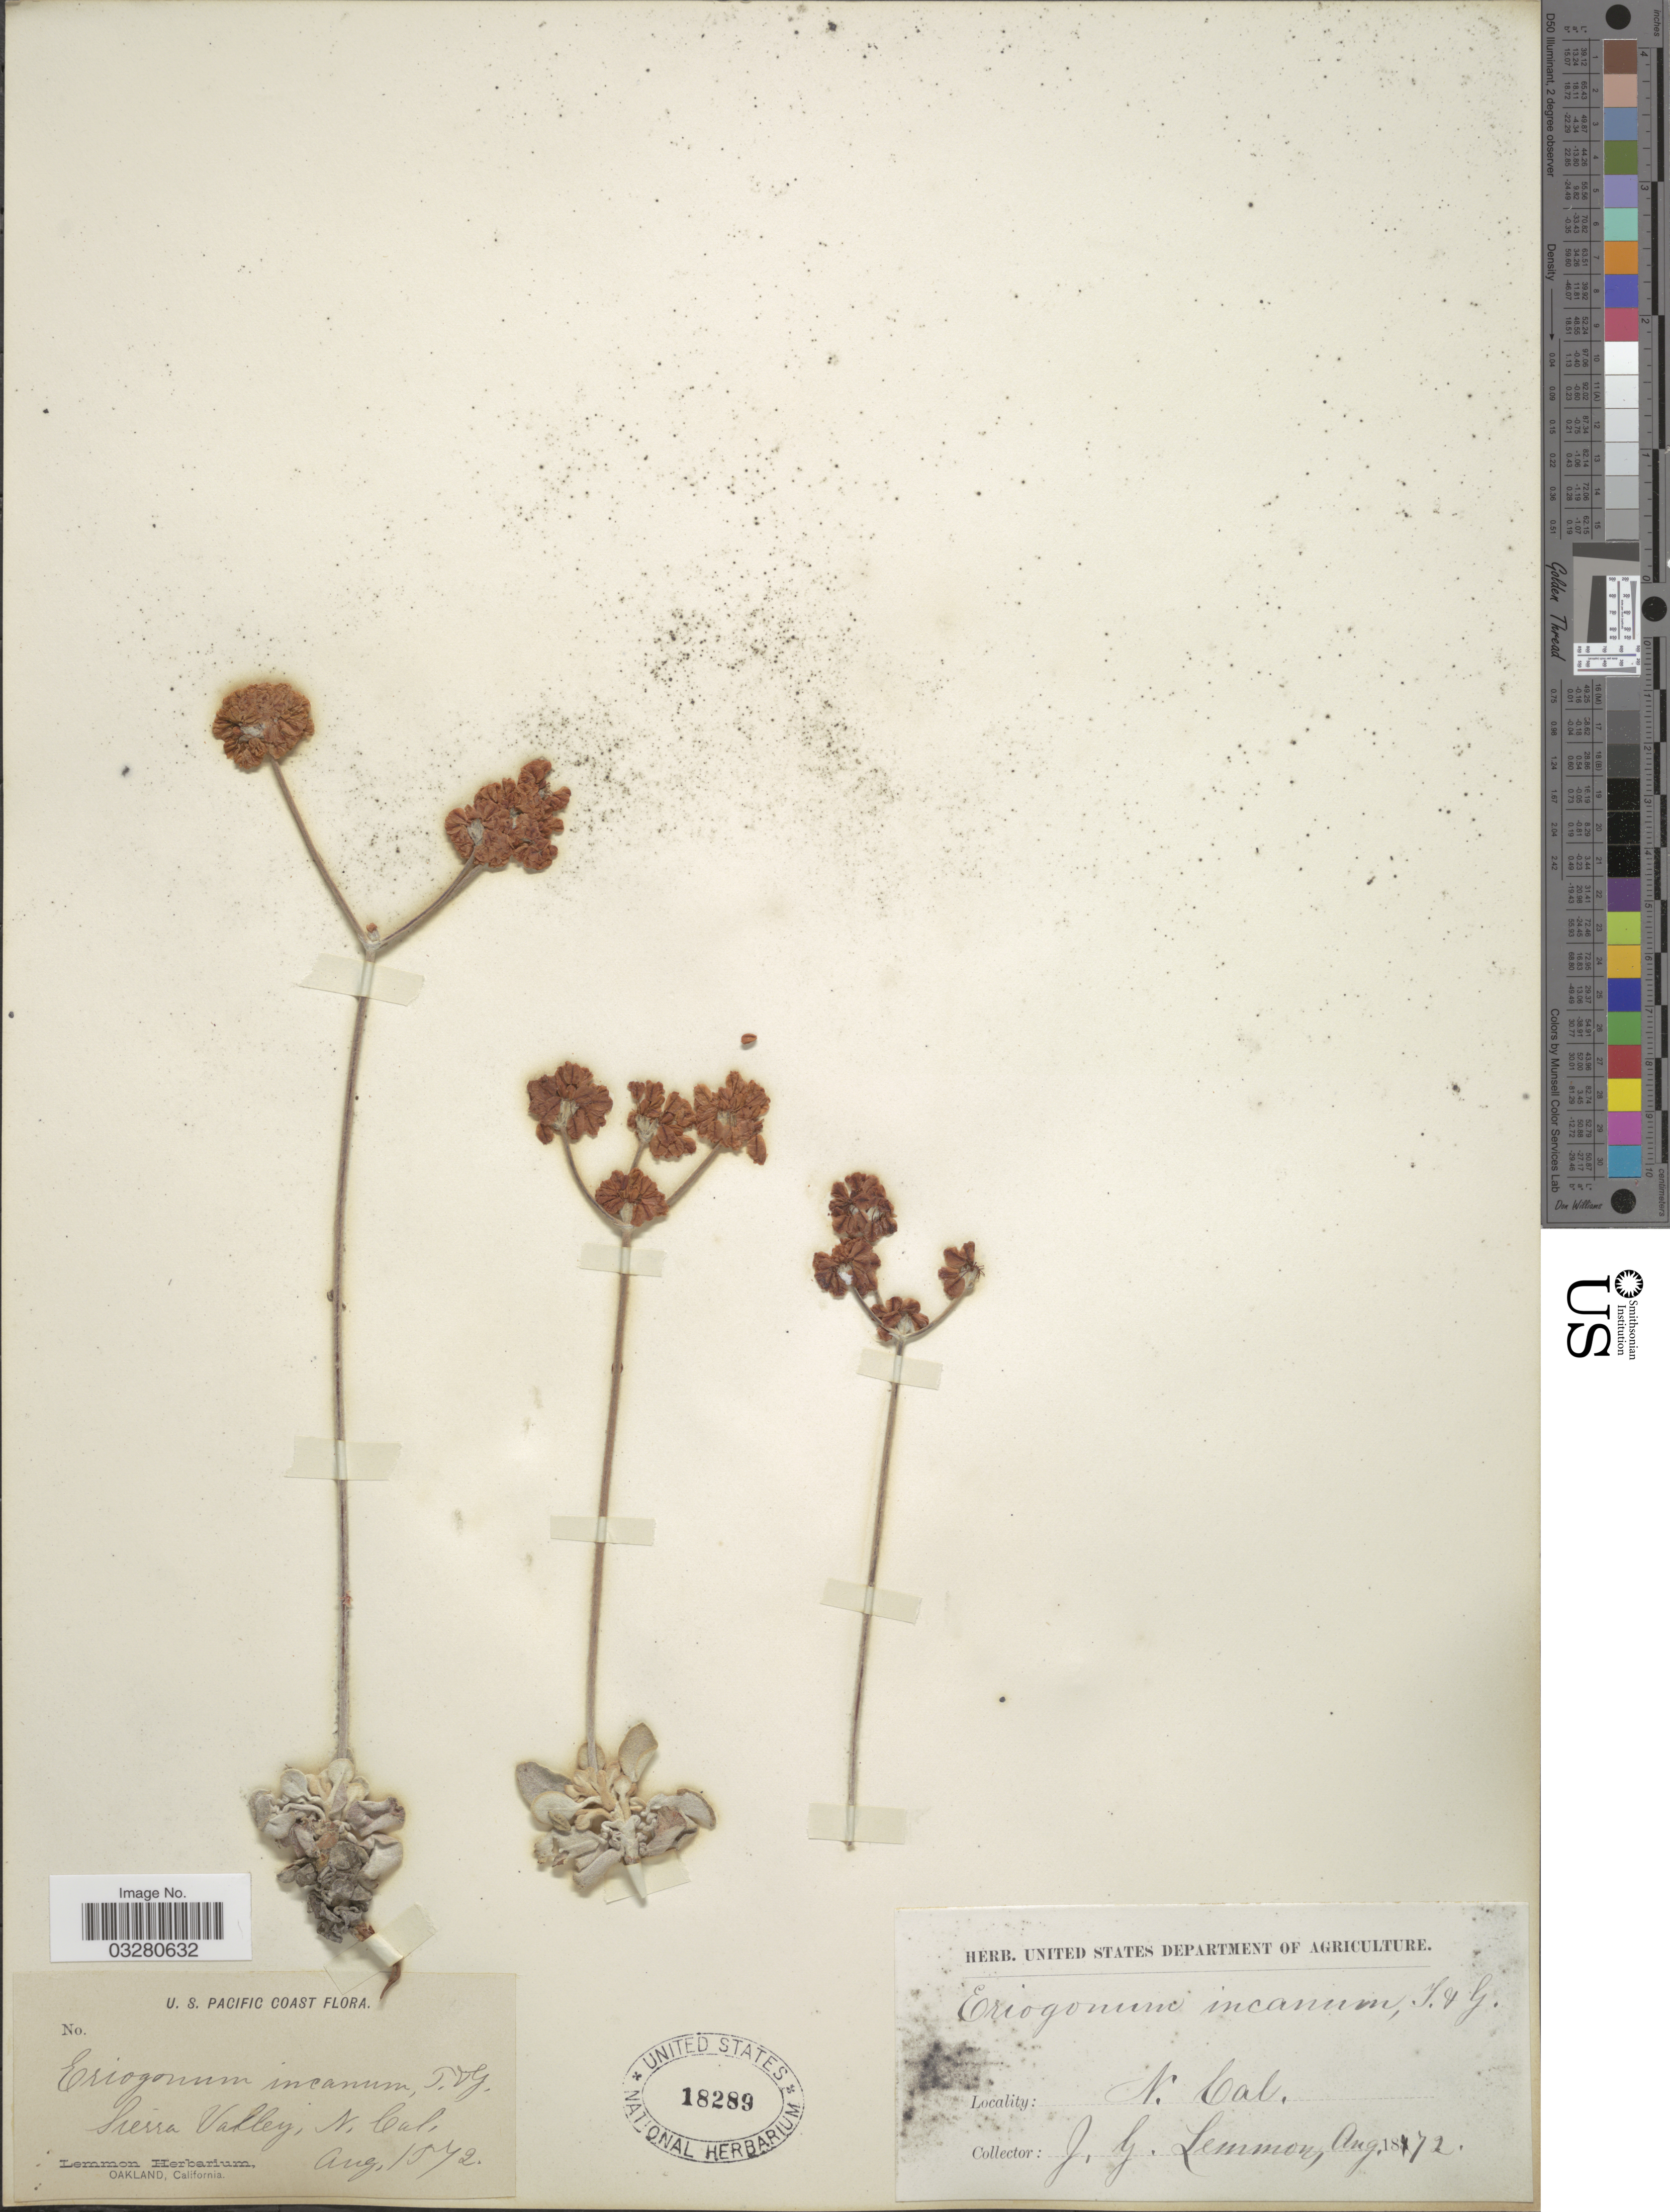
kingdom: Plantae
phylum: Tracheophyta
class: Magnoliopsida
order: Caryophyllales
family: Polygonaceae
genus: Eriogonum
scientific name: Eriogonum proliferum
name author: Torr. & A. Gray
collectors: J. Lemmon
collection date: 1872-08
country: United States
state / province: California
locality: U.S. Pacific Coast. Sierra Valley, N. Cal.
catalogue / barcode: US 18289